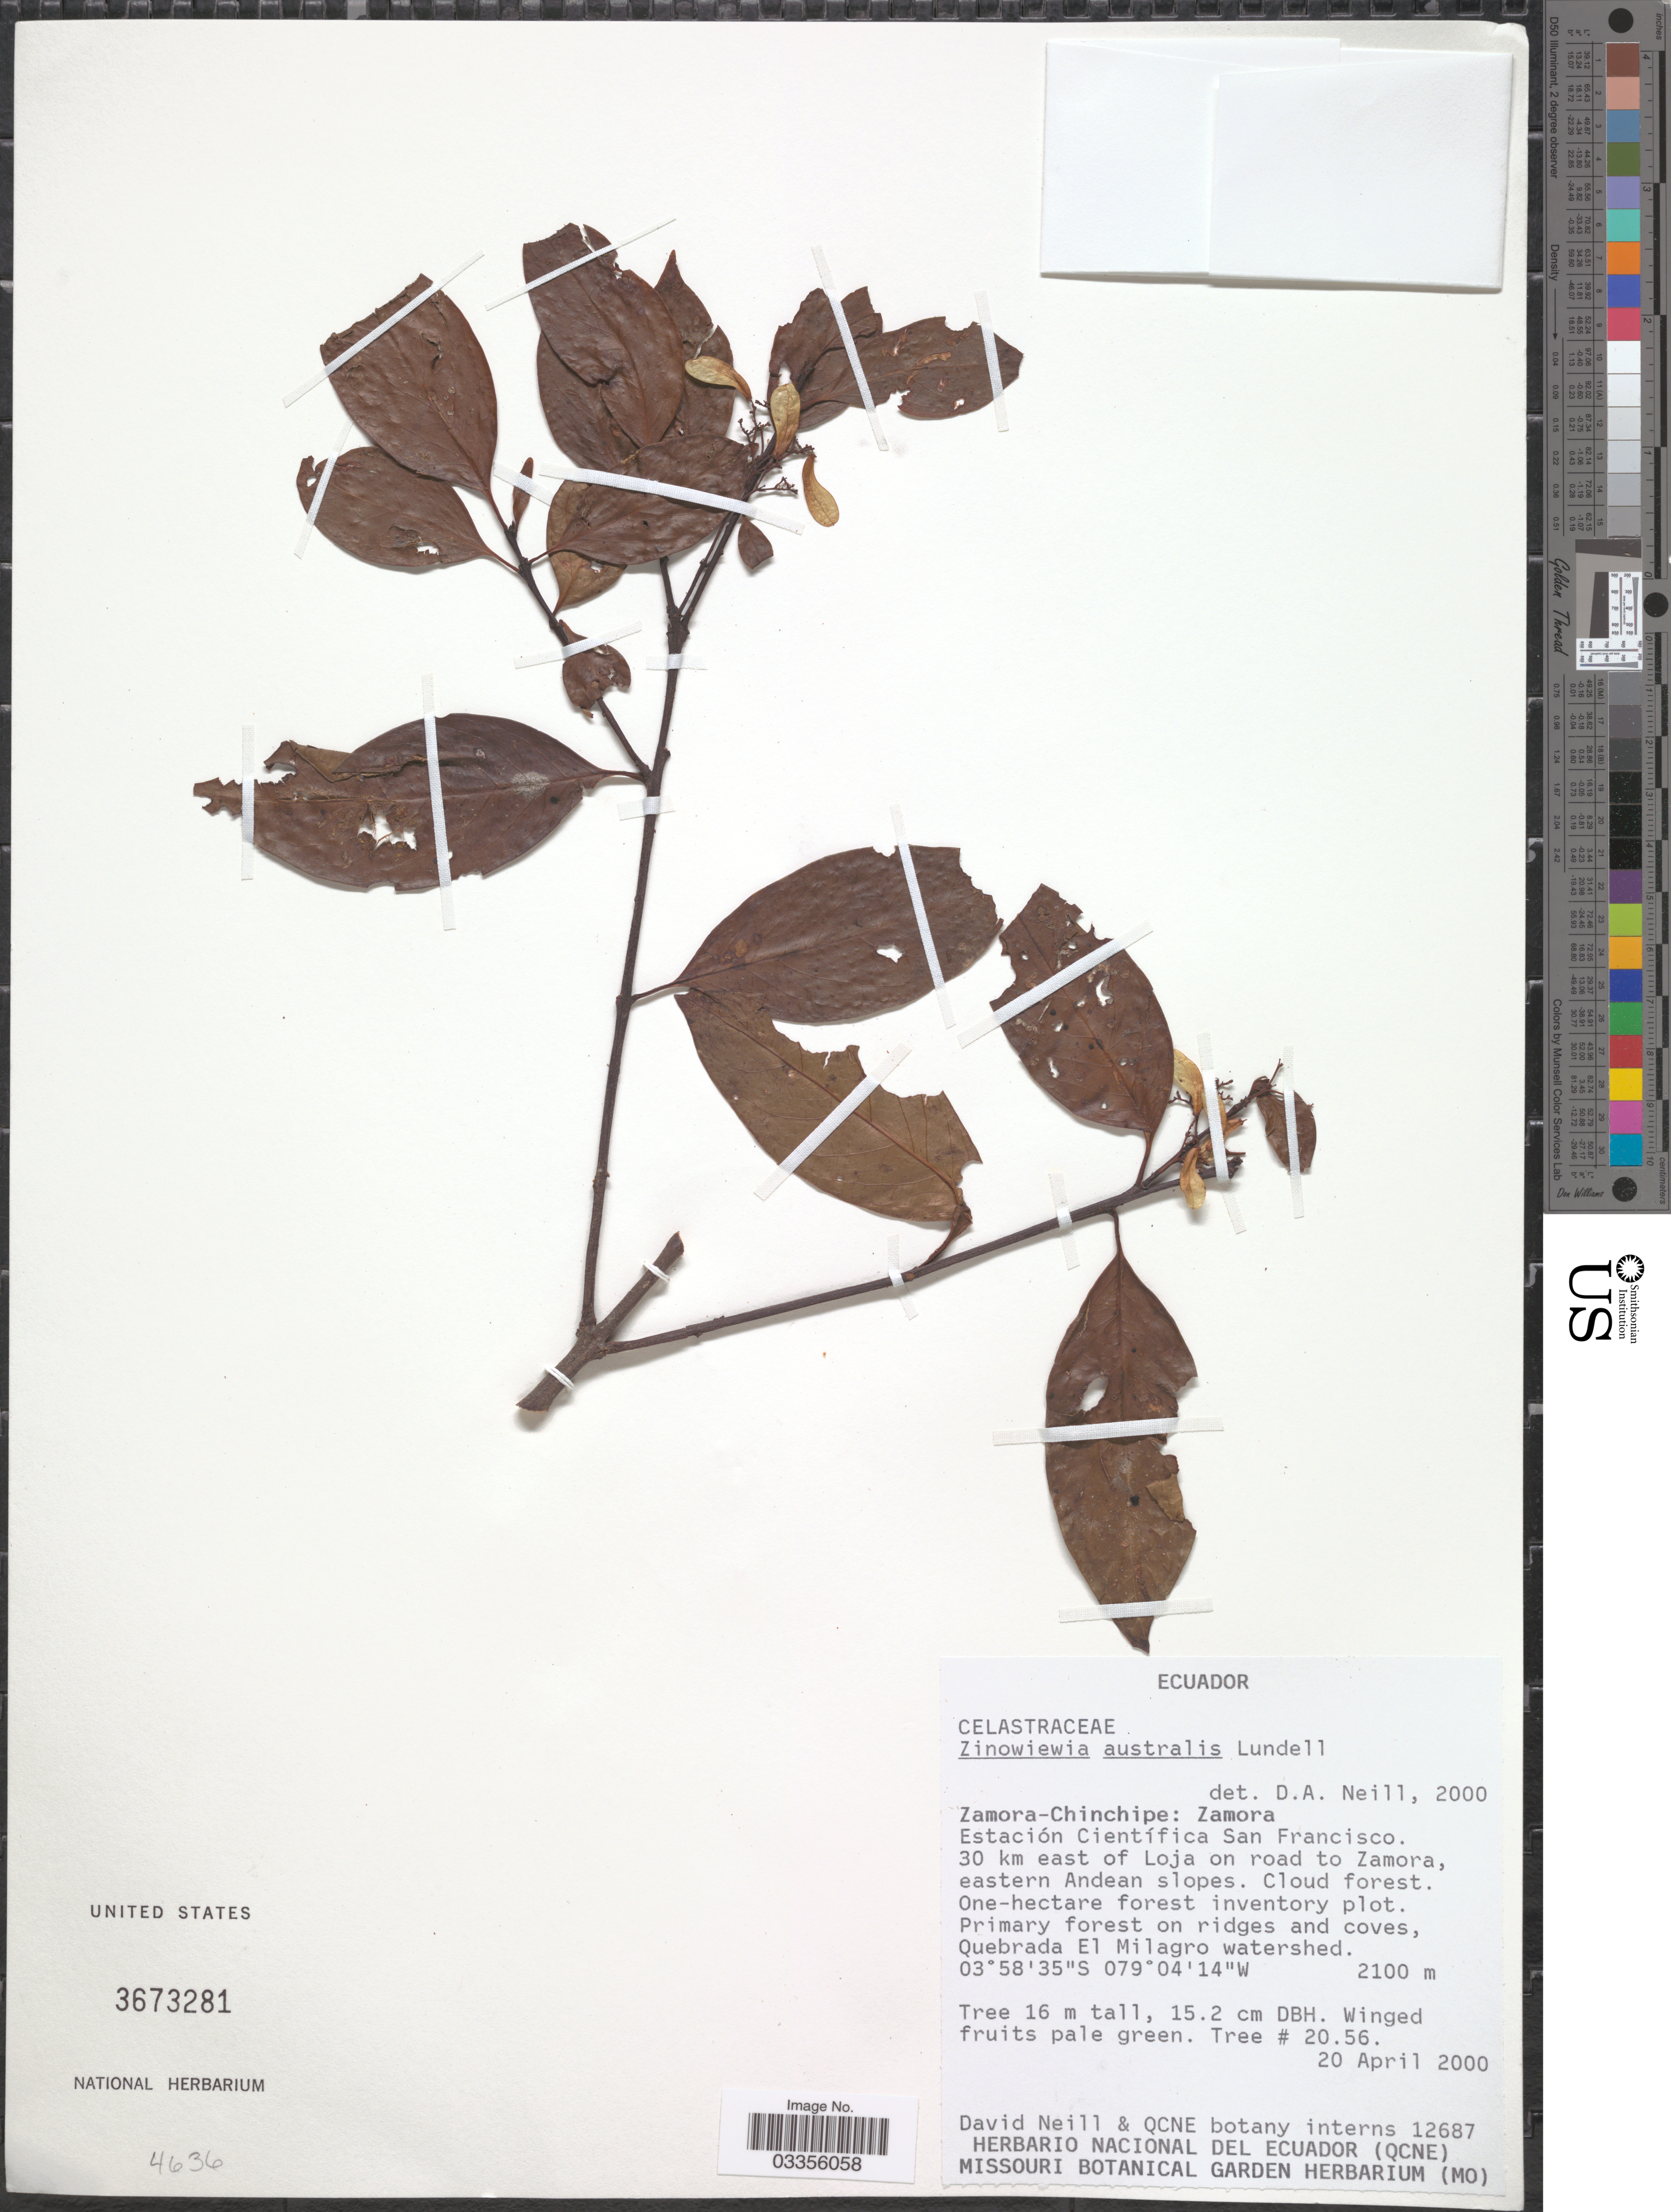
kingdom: Plantae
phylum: Tracheophyta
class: Magnoliopsida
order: Celastrales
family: Celastraceae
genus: Zinowiewia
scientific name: Zinowiewia australis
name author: Lundell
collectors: D. Neill & QCNE botany interns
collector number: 12687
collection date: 2000-04-20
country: Ecuador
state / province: Zamora-Chinchipe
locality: Zamora. Estación Científica San Francisco. 30 km east of Loja on road to Zamora, eastern Andean slopes. Cloud forest. Quebrada El Milagro watershed.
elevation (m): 2100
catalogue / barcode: US 3673281